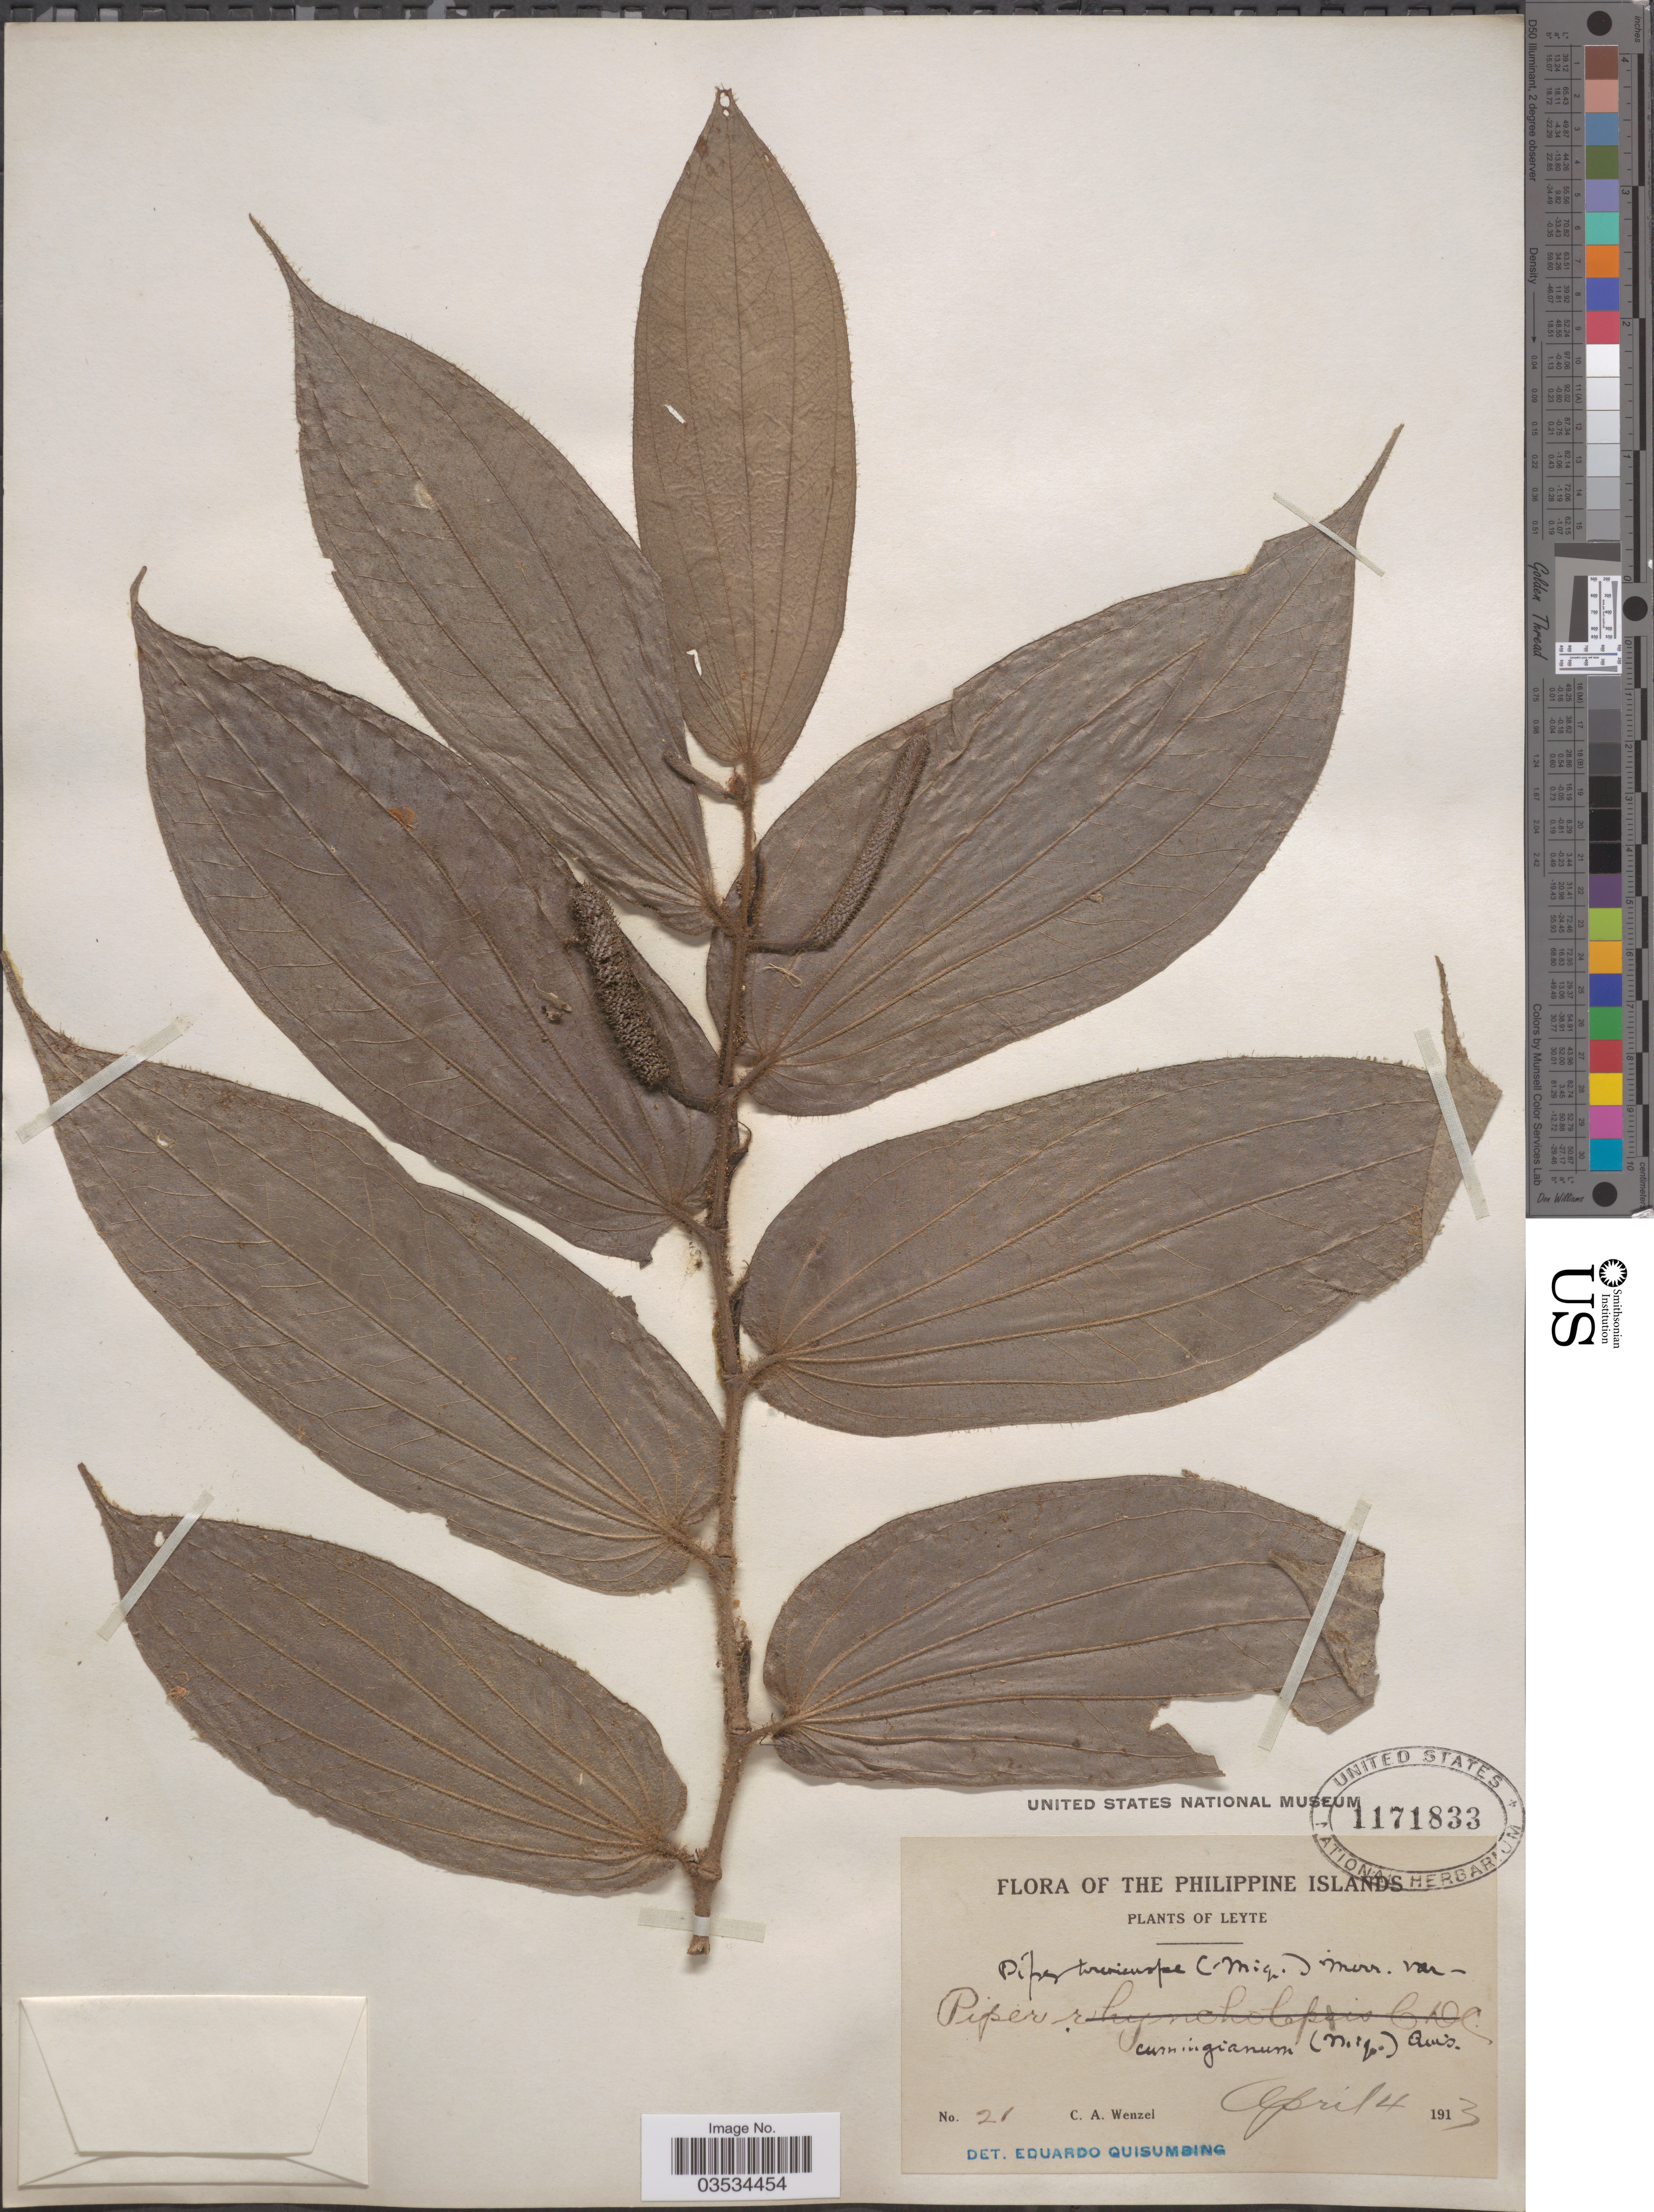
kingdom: Plantae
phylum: Tracheophyta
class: Magnoliopsida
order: Piperales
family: Piperaceae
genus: Piper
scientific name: Piper brevicuspe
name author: Merr.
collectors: C. Wenzel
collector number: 21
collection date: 1913-04-04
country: Philippines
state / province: Eastern Visayas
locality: The Philippine Islands. Leyte.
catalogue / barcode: US 1171833